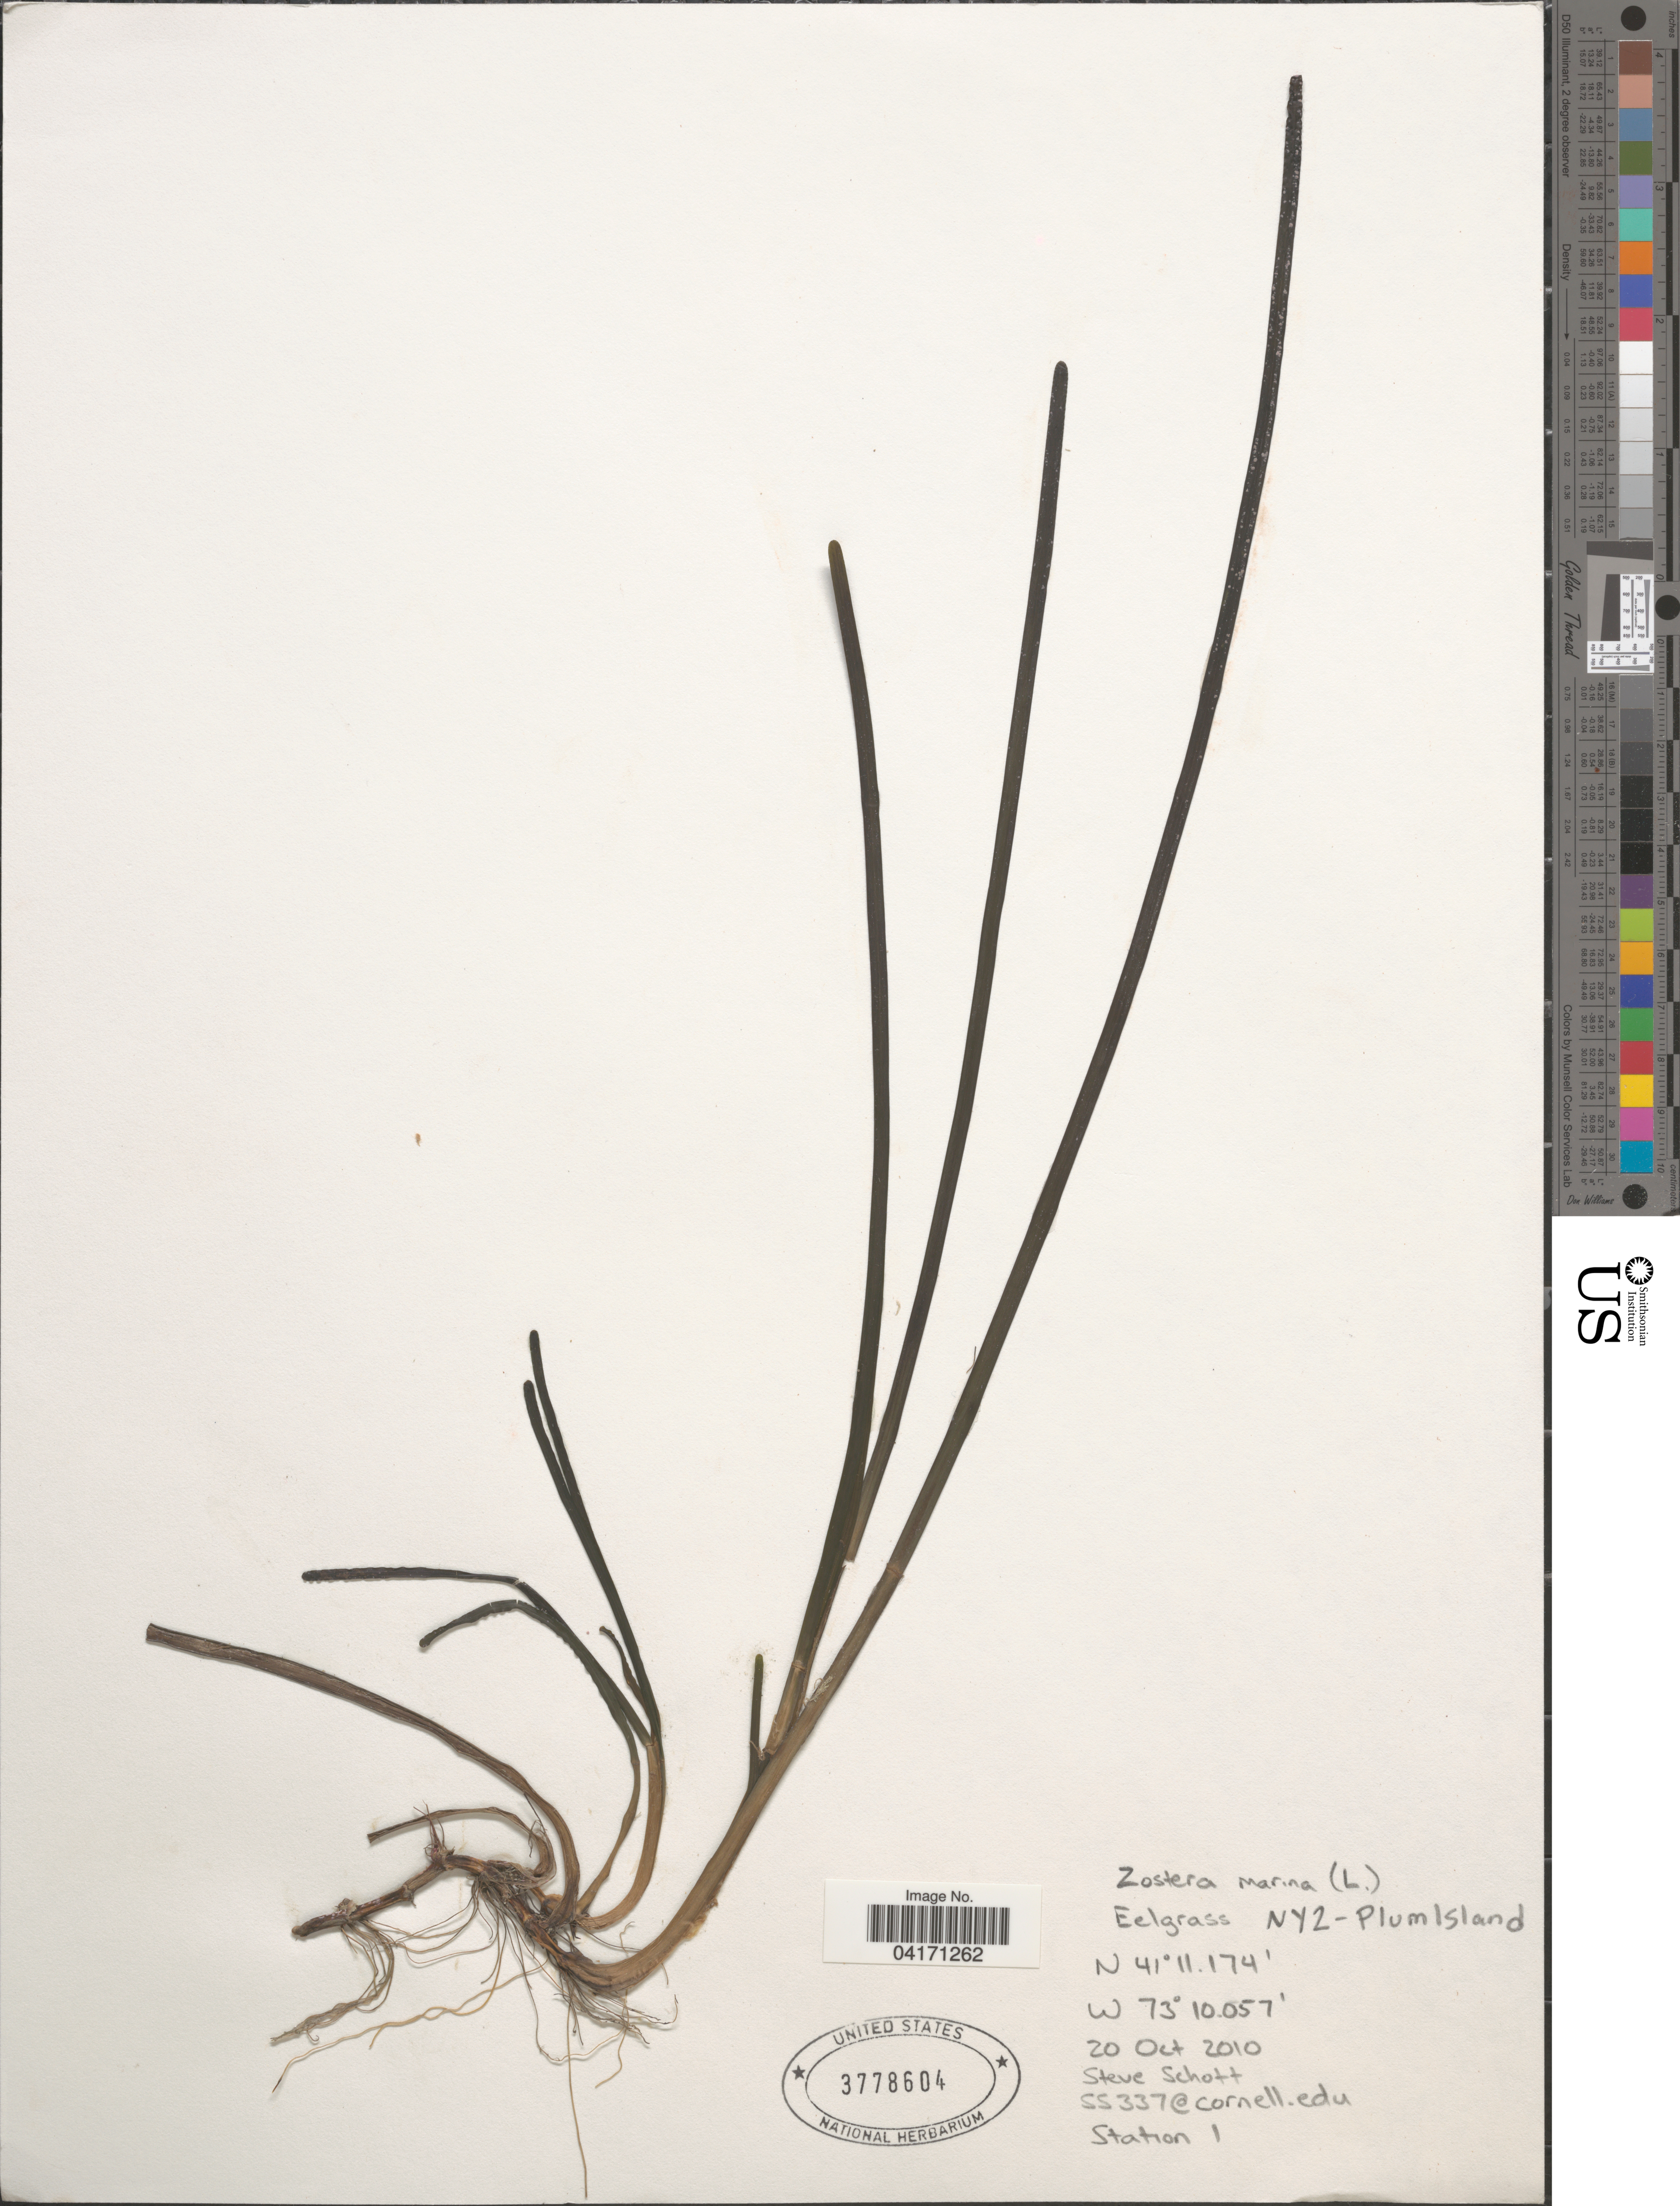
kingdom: Plantae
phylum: Tracheophyta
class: Liliopsida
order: Alismatales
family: Zosteraceae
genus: Zostera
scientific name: Zostera marina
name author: L.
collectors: S. Schott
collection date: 2010-10-20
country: United States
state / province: New York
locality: NY2 - Plum Island. Station 1.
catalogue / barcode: US 3778604